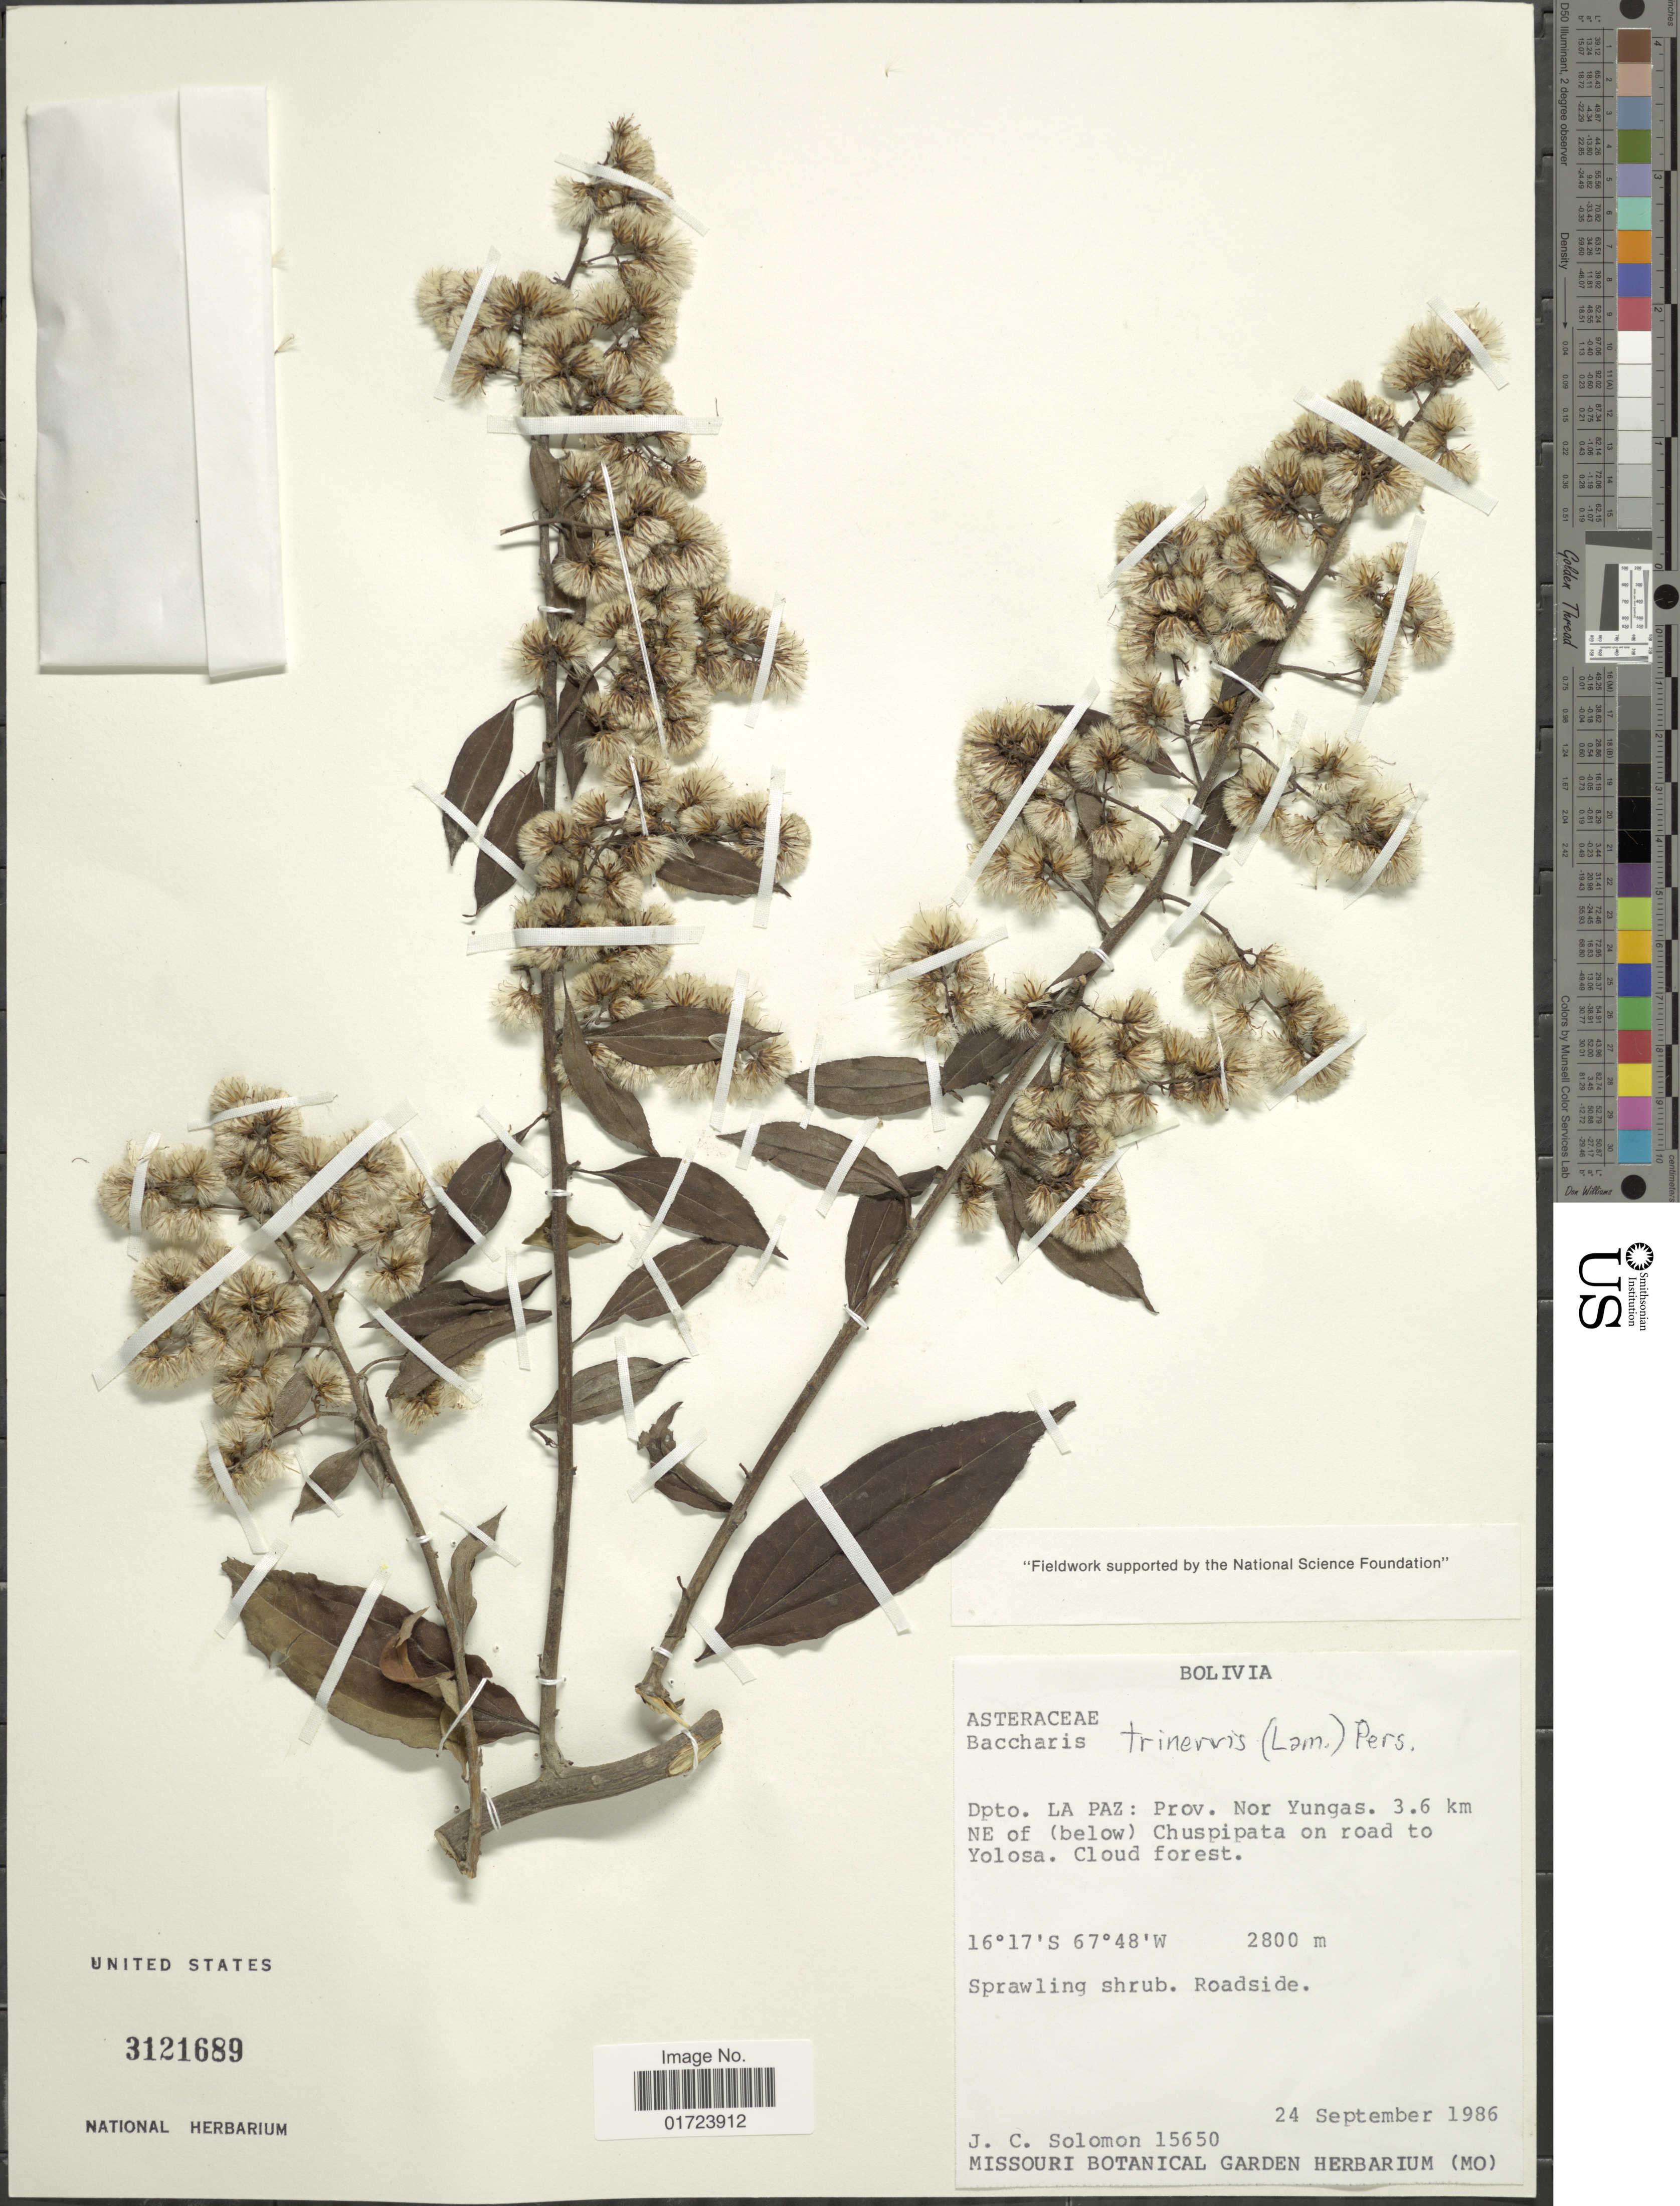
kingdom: Plantae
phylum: Tracheophyta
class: Magnoliopsida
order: Asterales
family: Asteraceae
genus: Baccharis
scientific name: Baccharis trinervis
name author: (Lam.) Pers.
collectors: J. C. Solomon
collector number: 1560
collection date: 1986-09-24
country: Bolivia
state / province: La Paz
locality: Dpto. La Paz: Prov. Nor Yungas, 3.6 km NE of (below) Chuspipata on road to Yolosa.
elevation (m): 2800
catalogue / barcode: US 3121689